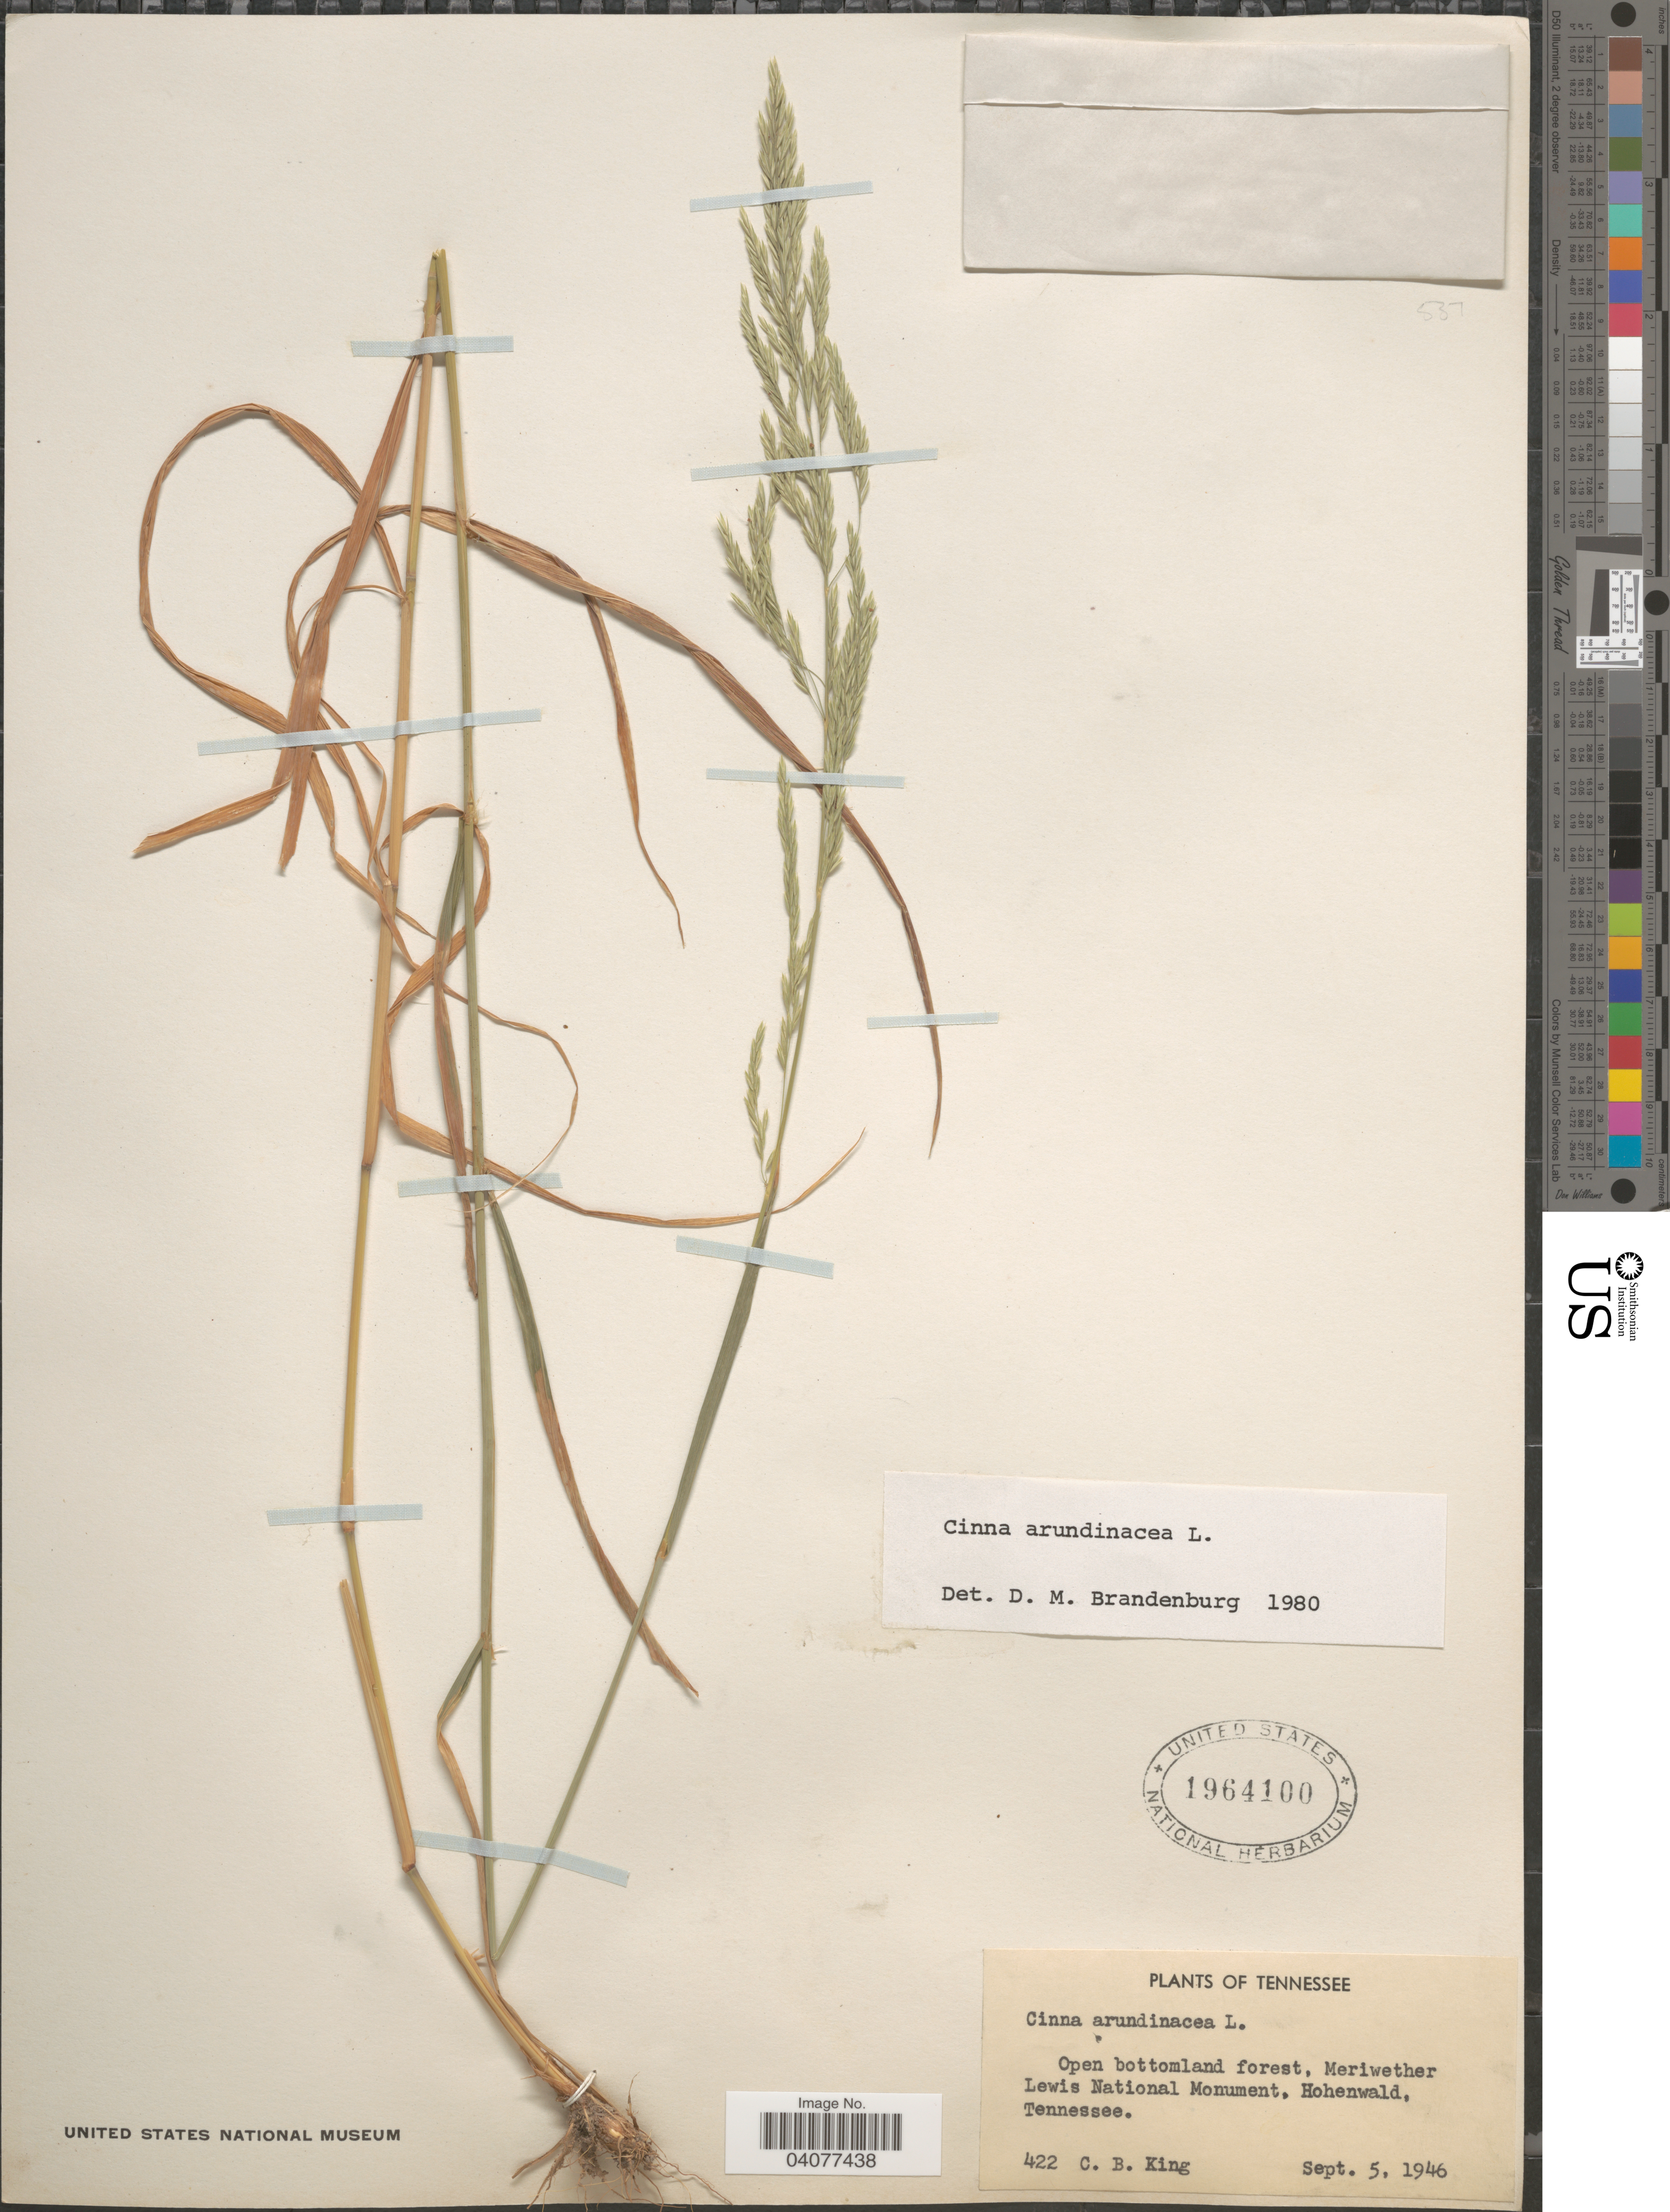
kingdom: Plantae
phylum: Tracheophyta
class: Liliopsida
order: Poales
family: Poaceae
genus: Cinna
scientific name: Cinna arundinacea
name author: L.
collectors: C. King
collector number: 422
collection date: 1946-09-05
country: United States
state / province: Tennessee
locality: Open bottomland forest, Meriwether Lewis National Monument, Hohenwald.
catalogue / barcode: US 1964100